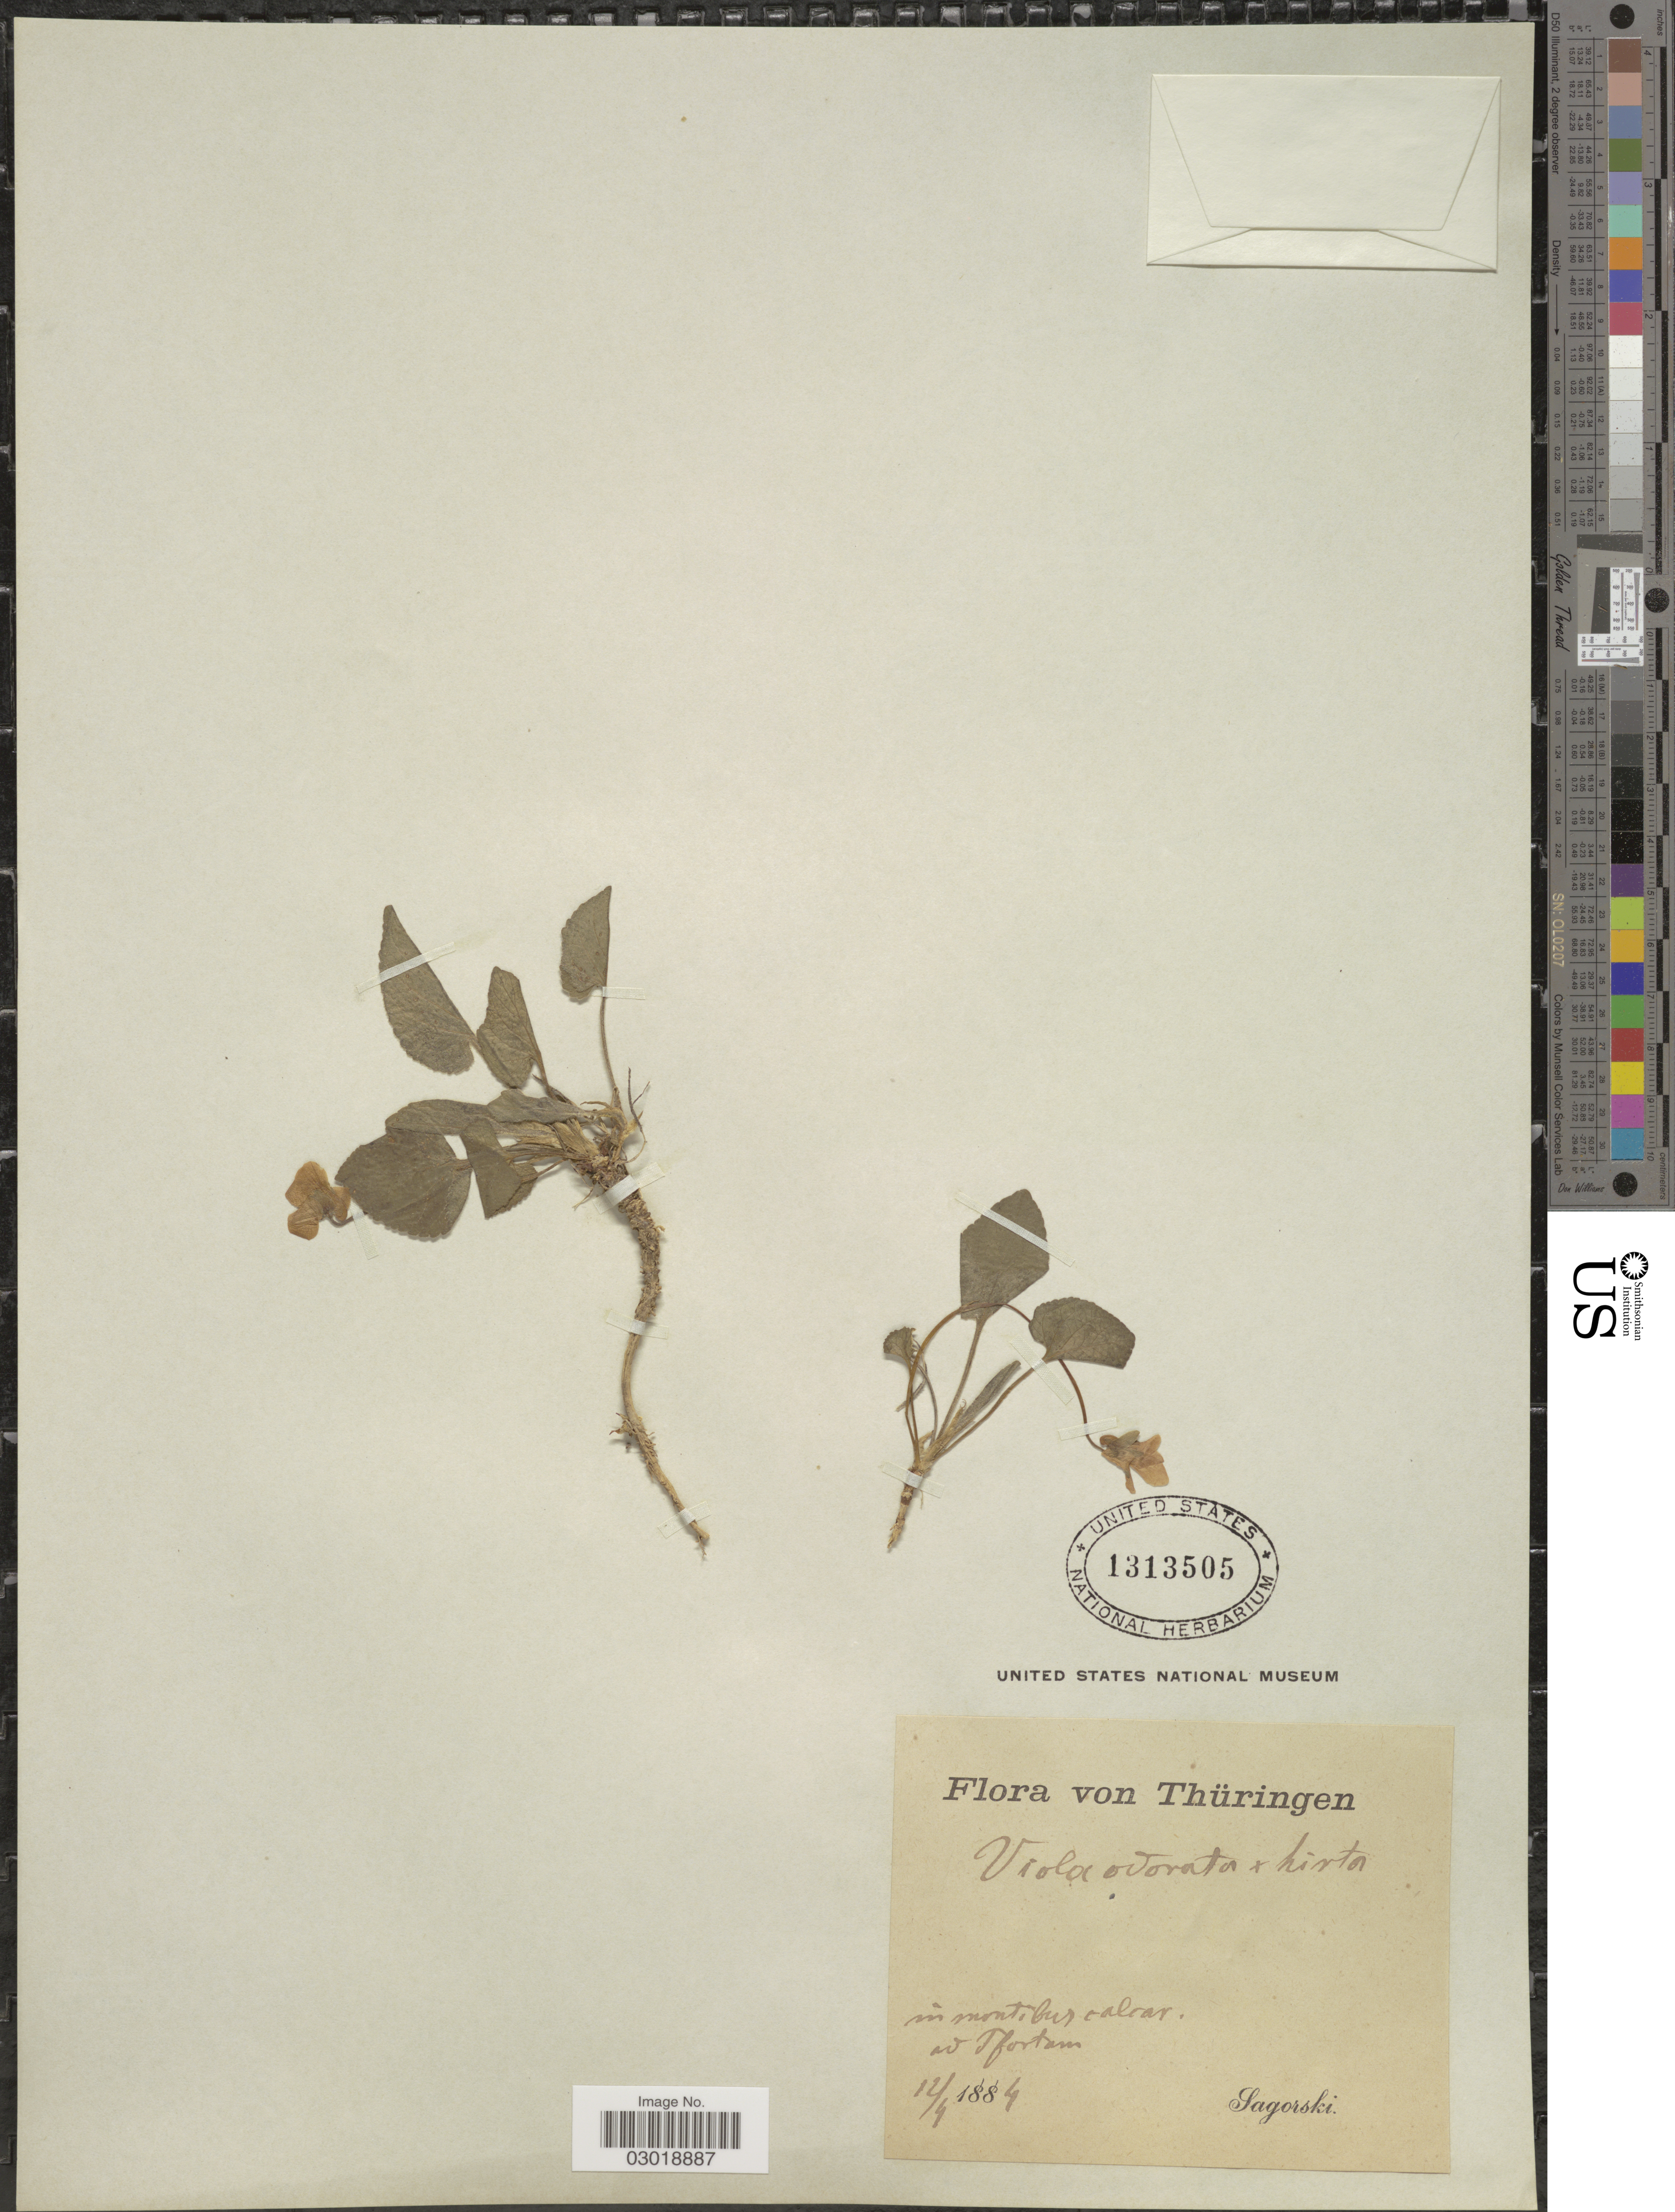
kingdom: Plantae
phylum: Tracheophyta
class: Magnoliopsida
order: Malpighiales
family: Violaceae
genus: Viola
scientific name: Viola odorata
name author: L.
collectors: -. Sagorski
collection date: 1884-04-12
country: Germany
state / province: Thuringia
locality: In montibus calcar. ad Tfortam [interpreted].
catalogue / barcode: US 1313505